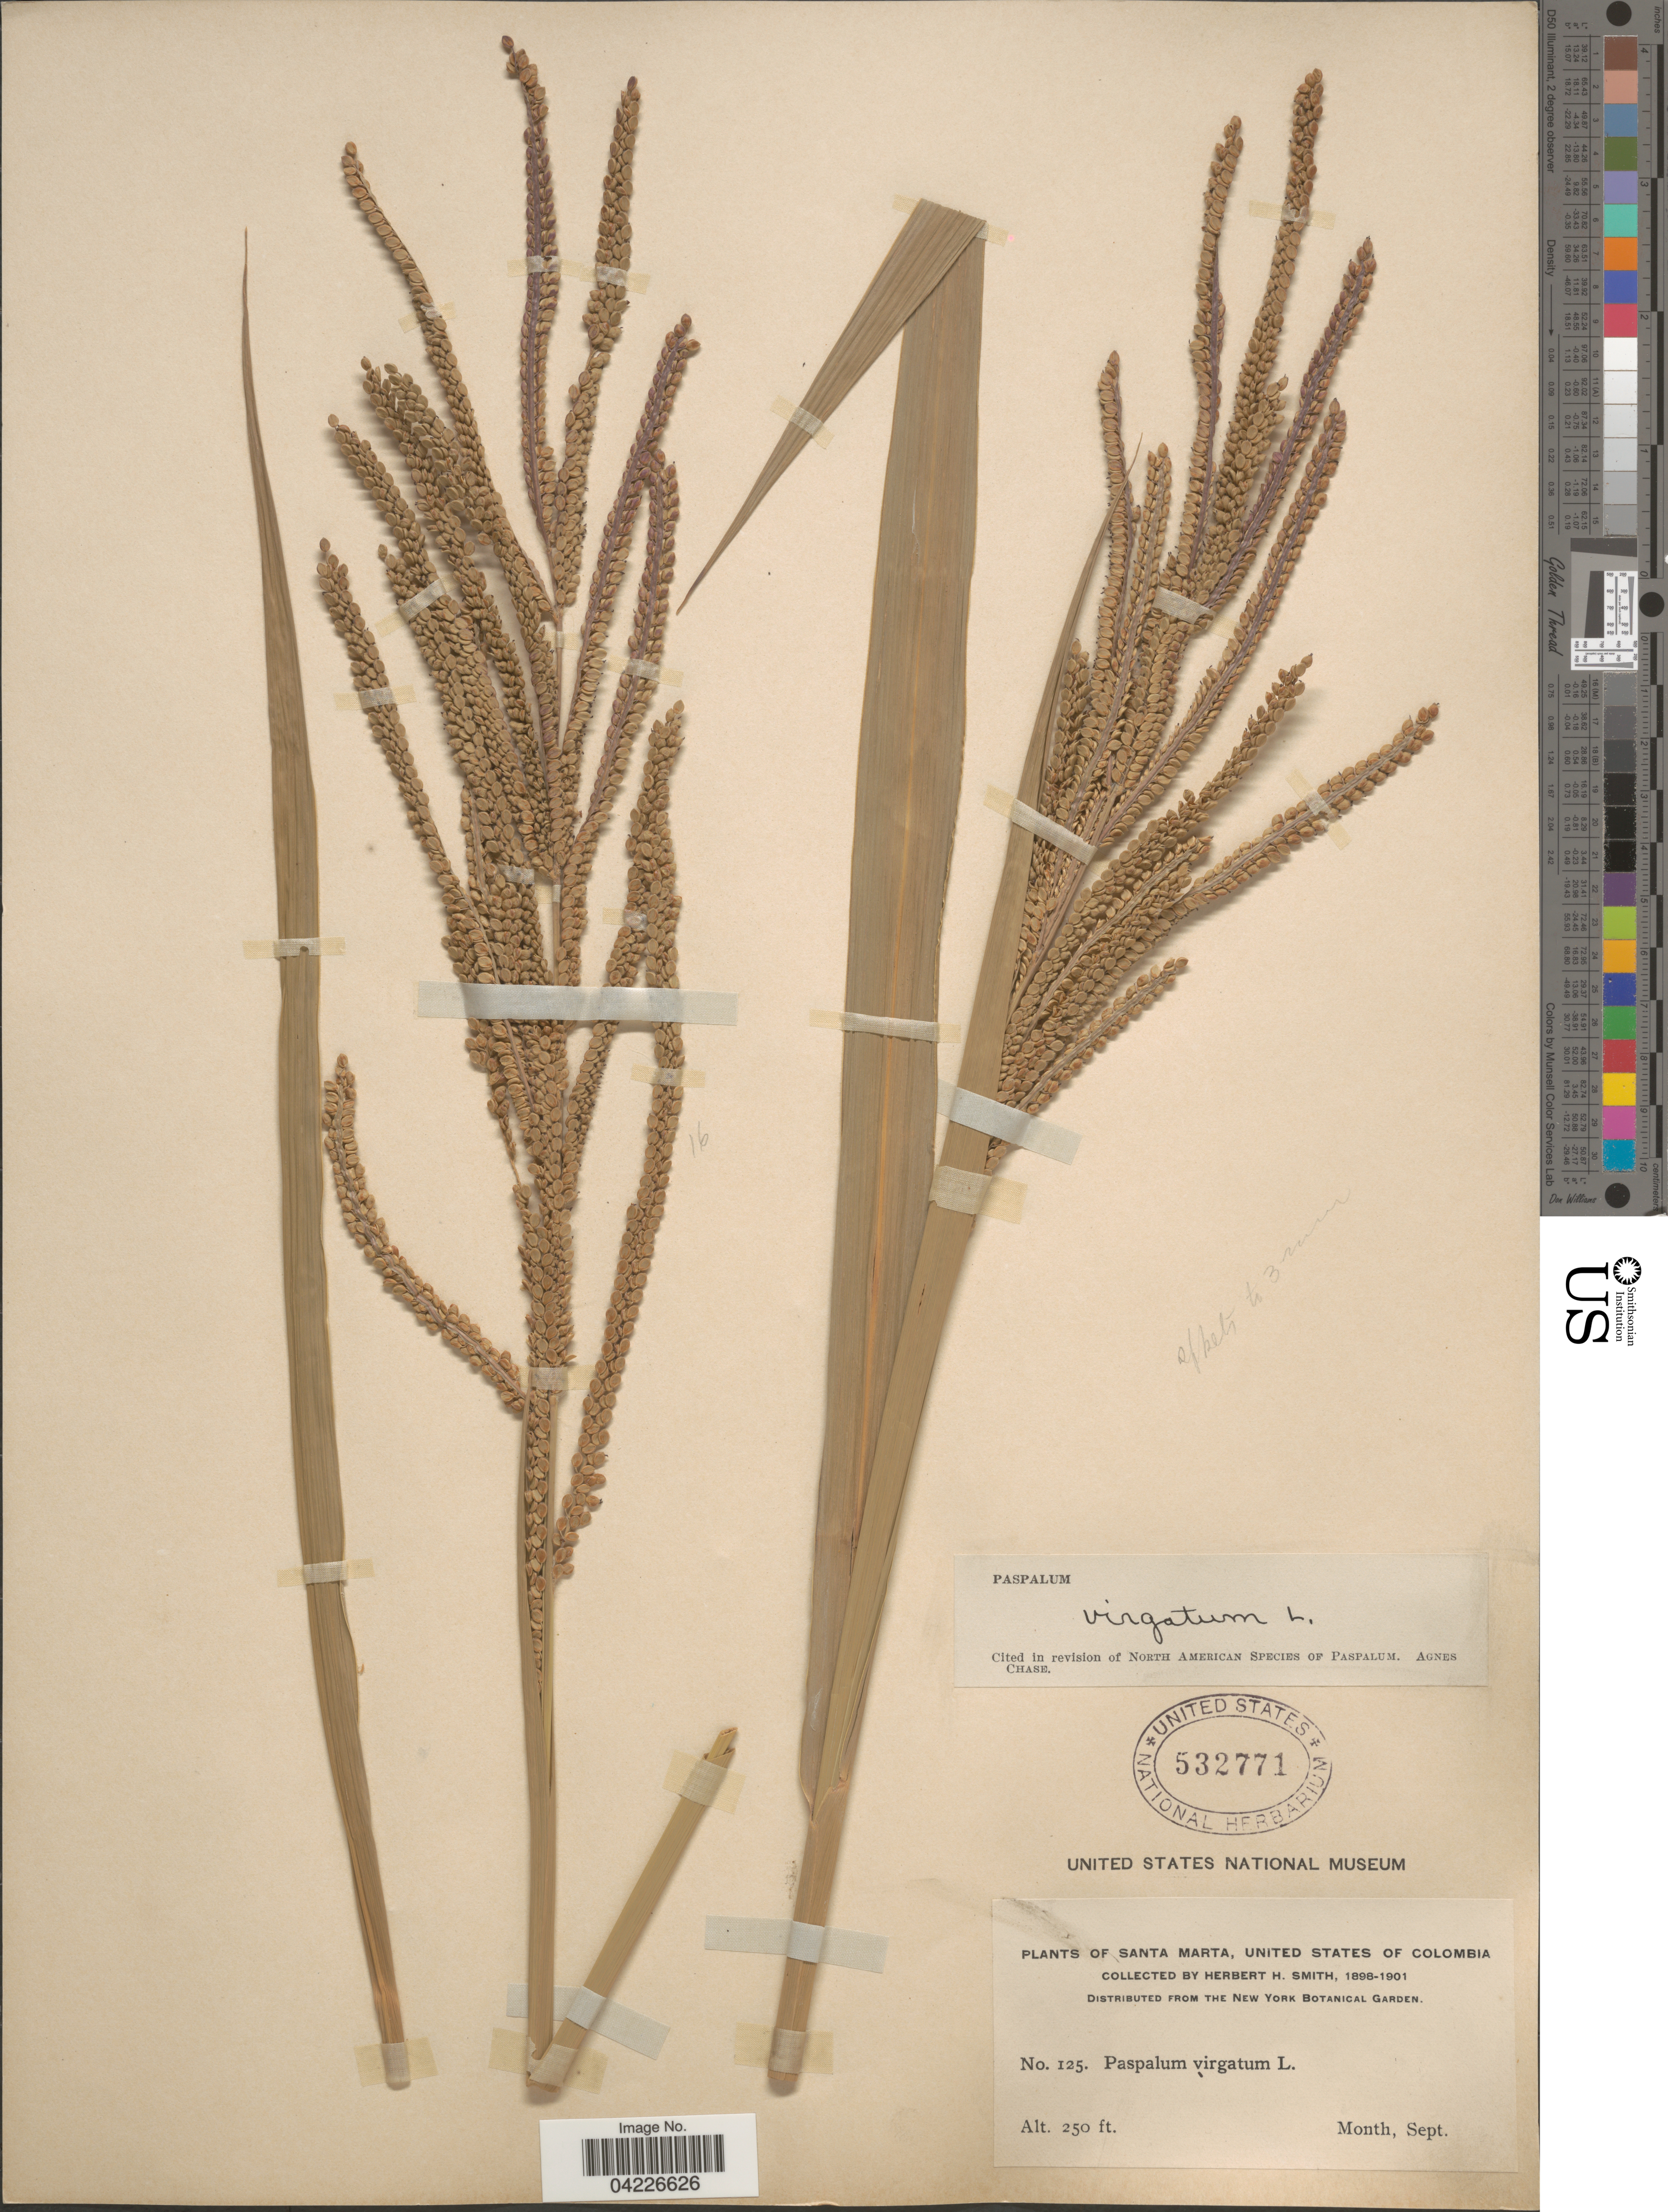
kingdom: Plantae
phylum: Tracheophyta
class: Liliopsida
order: Poales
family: Poaceae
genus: Paspalum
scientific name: Paspalum virgatum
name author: L.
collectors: Herbert H. Smith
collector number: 125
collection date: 1898-09/1901-09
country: Colombia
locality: Santa Maria, United States of Colombia.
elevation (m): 76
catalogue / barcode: US 532771